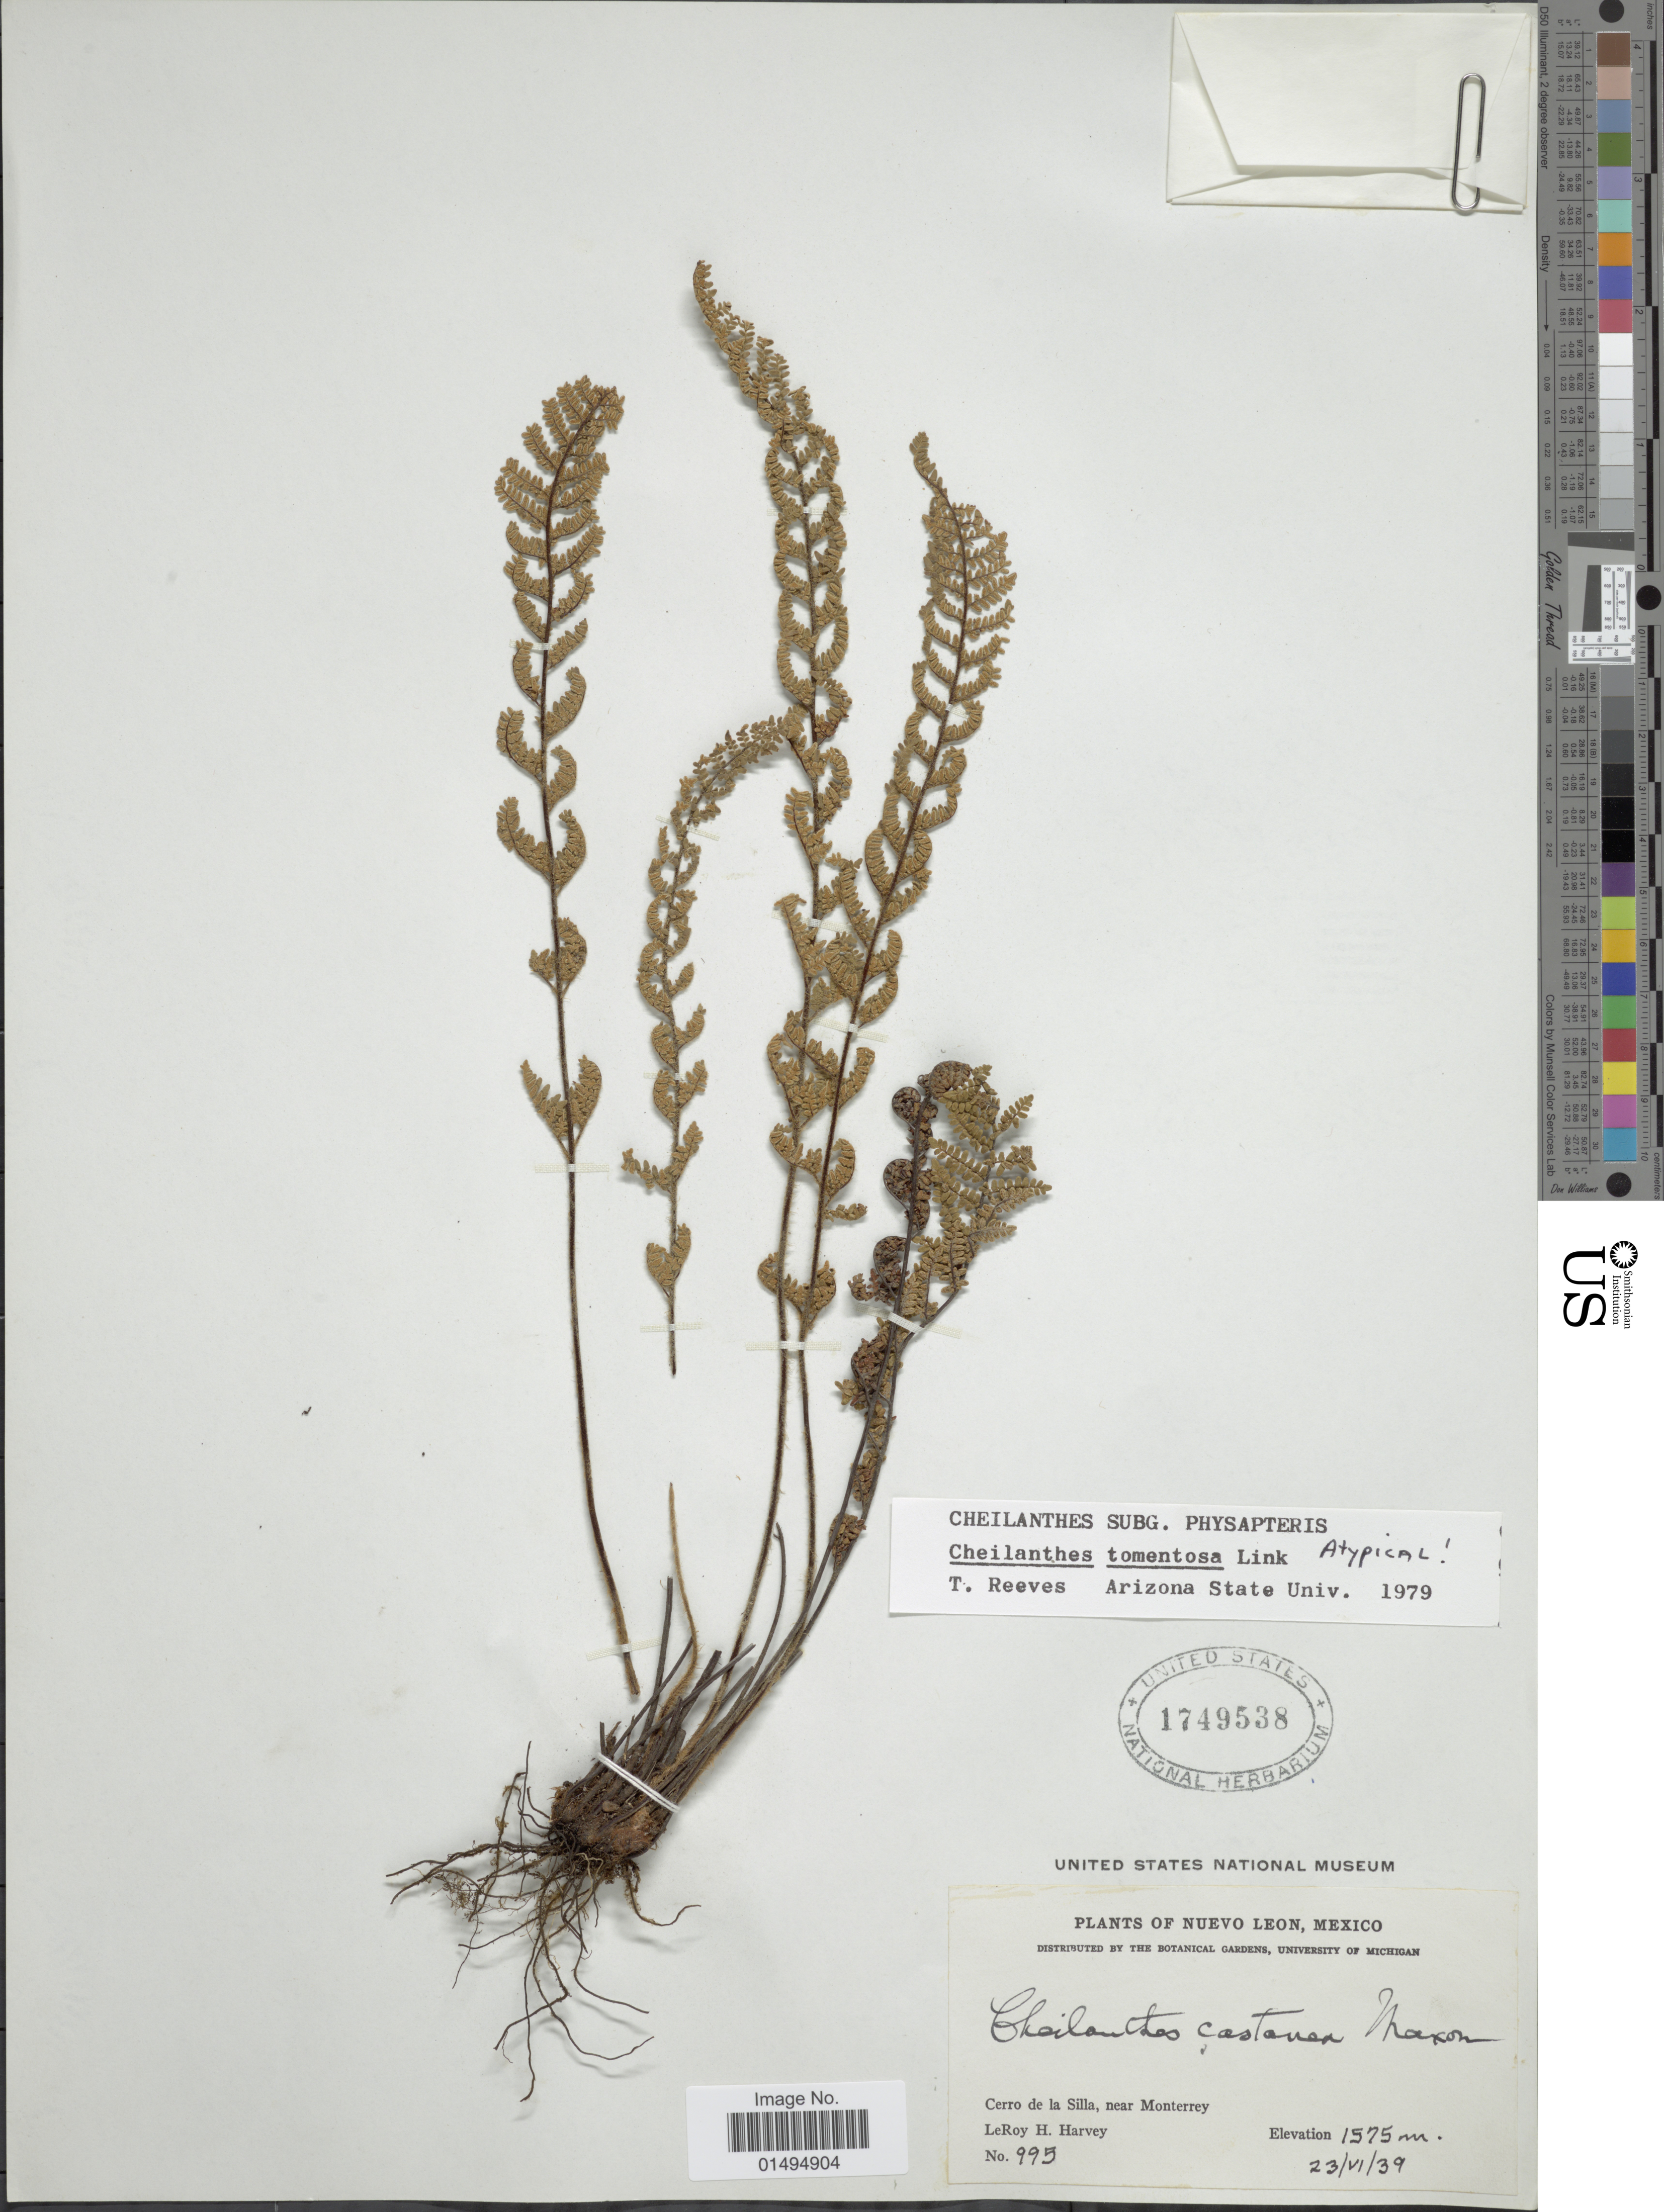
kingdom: Plantae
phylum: Tracheophyta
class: Polypodiopsida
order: Polypodiales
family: Pteridaceae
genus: Myriopteris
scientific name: Myriopteris tomentosa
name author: (Link) Fée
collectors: L. H. Harvey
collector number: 995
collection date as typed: Transcribed d/m/y: 23/6/39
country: Mexico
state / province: Nuevo León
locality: Nuevo Leon, Cerro de la Silla, near Monterrey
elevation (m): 1575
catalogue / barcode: US 1749538